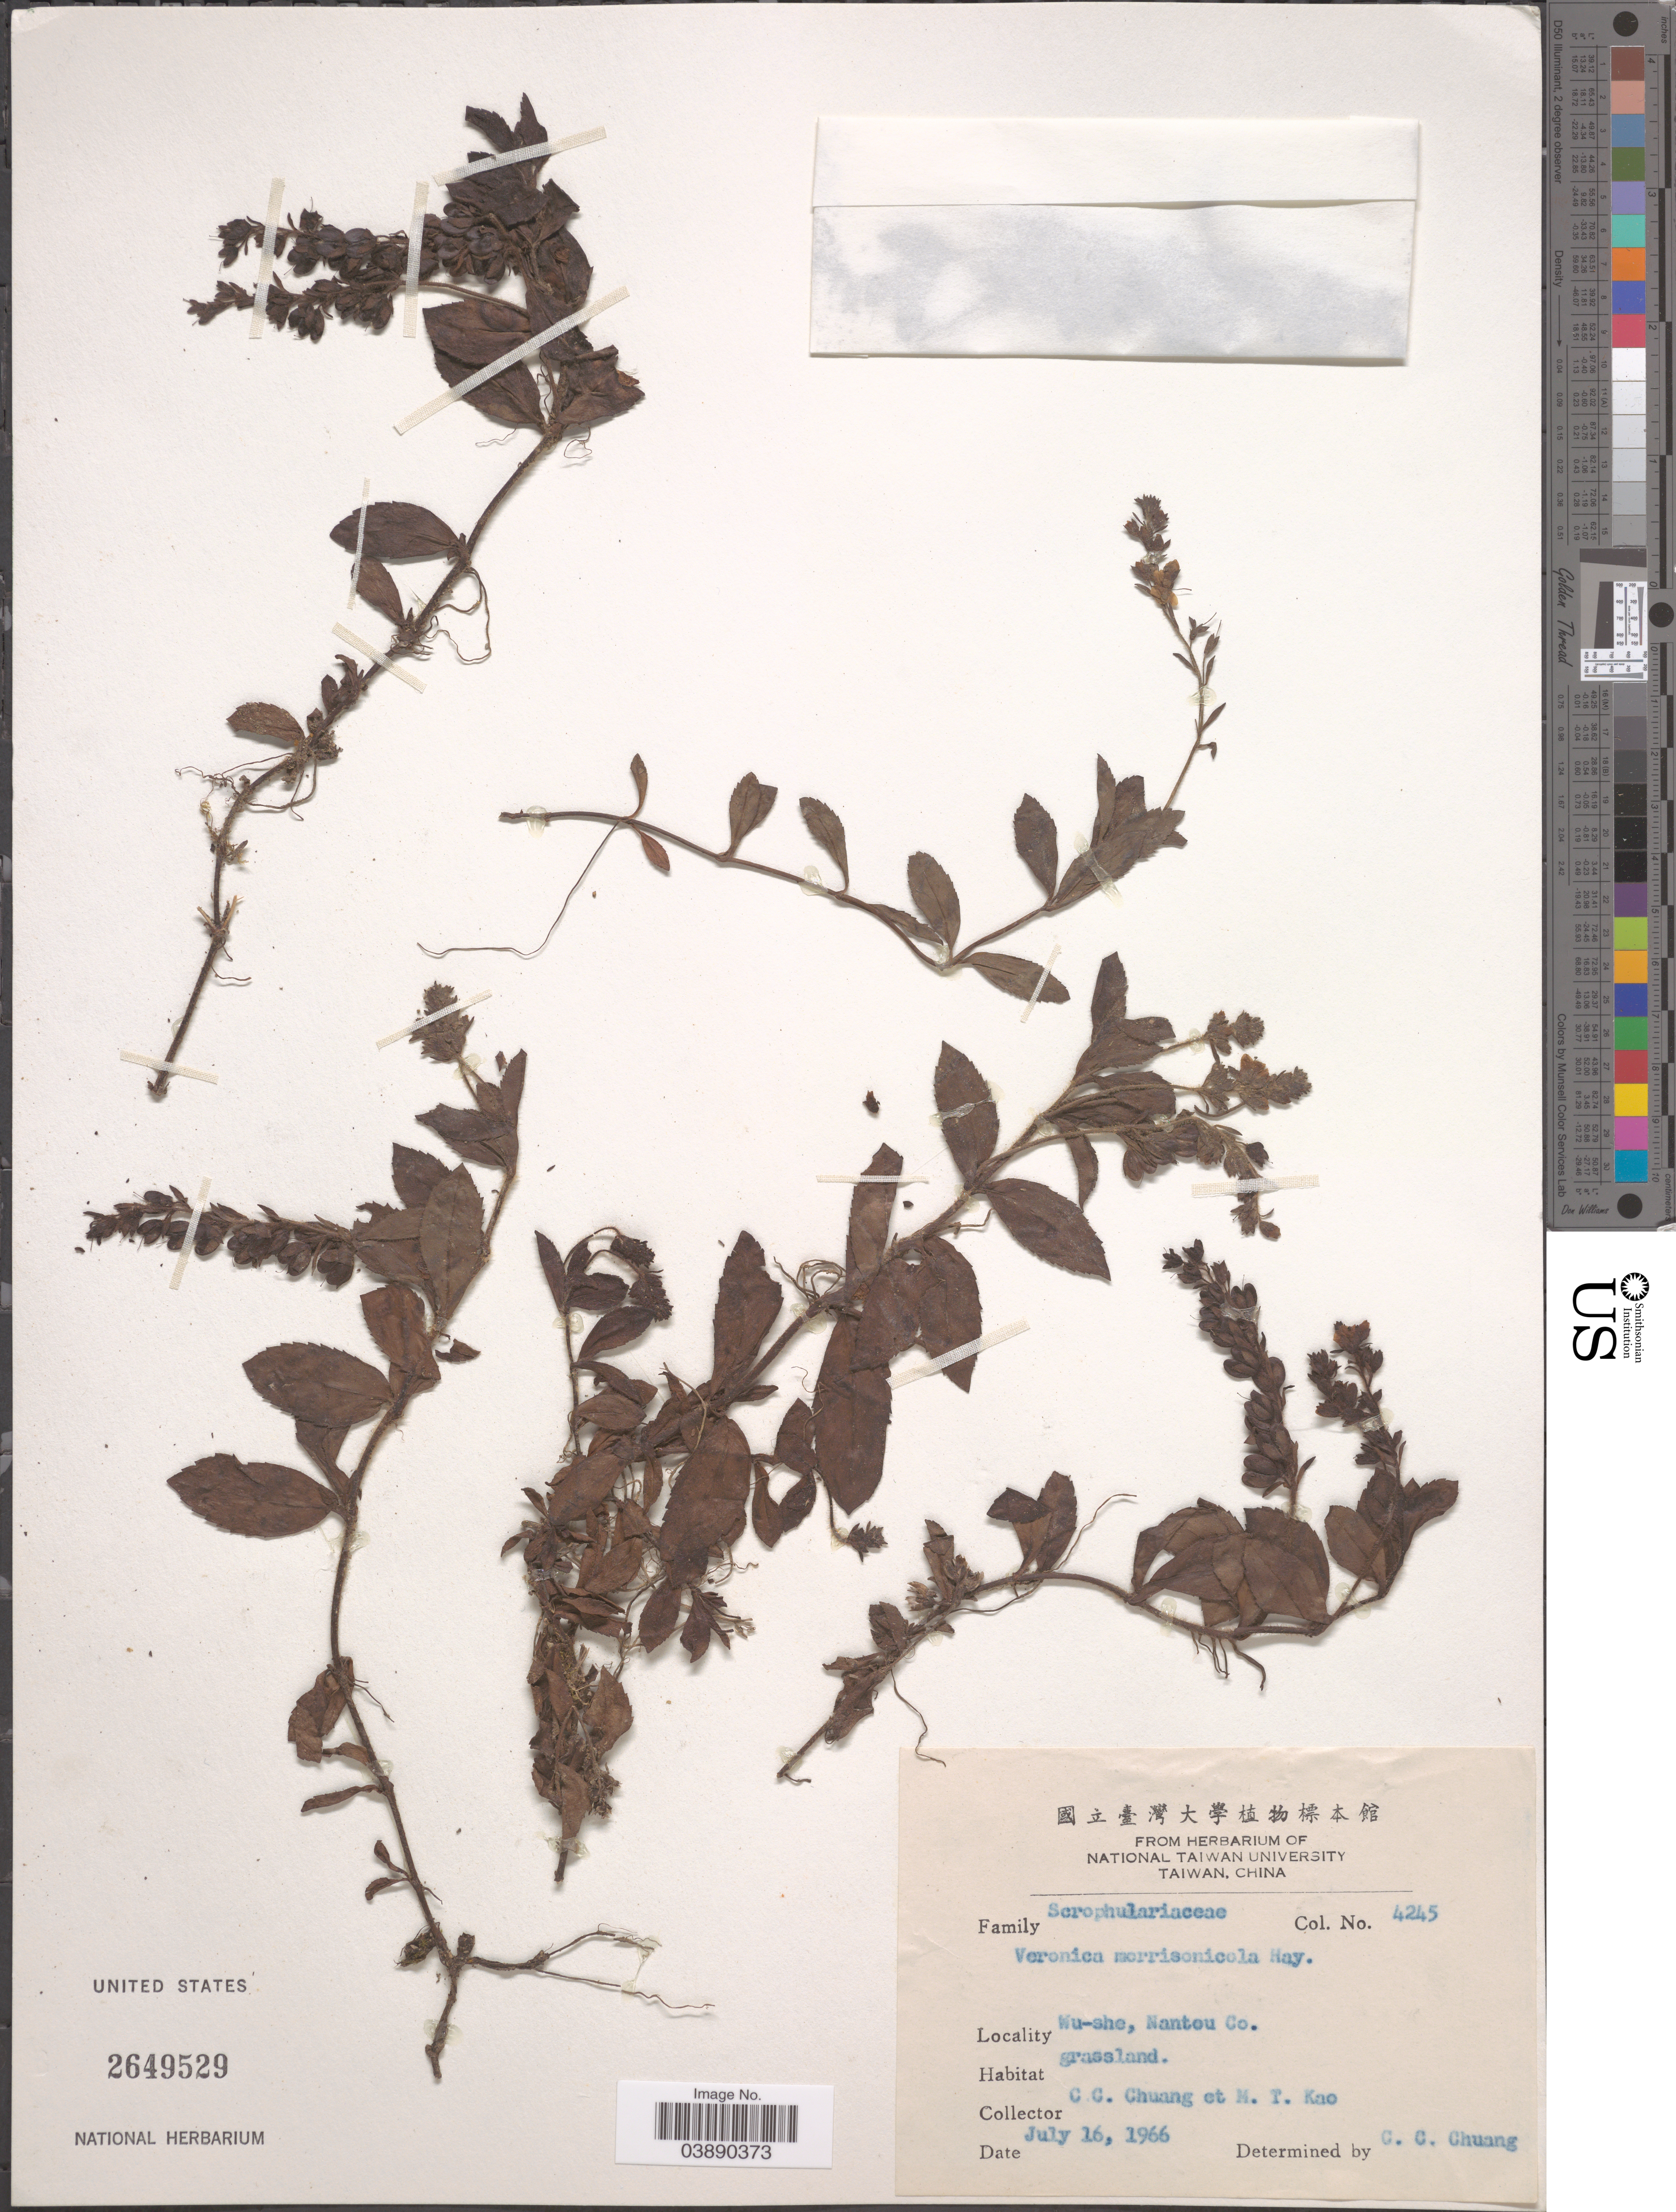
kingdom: Plantae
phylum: Tracheophyta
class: Magnoliopsida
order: Lamiales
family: Plantaginaceae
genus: Veronica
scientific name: Veronica morrisonicola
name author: Hayata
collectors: C. C. Chuang & M. T. Kao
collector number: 4245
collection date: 1966-07-16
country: Taiwan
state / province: Nantou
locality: Wu-she, Nantou Co.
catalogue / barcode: US 2649529